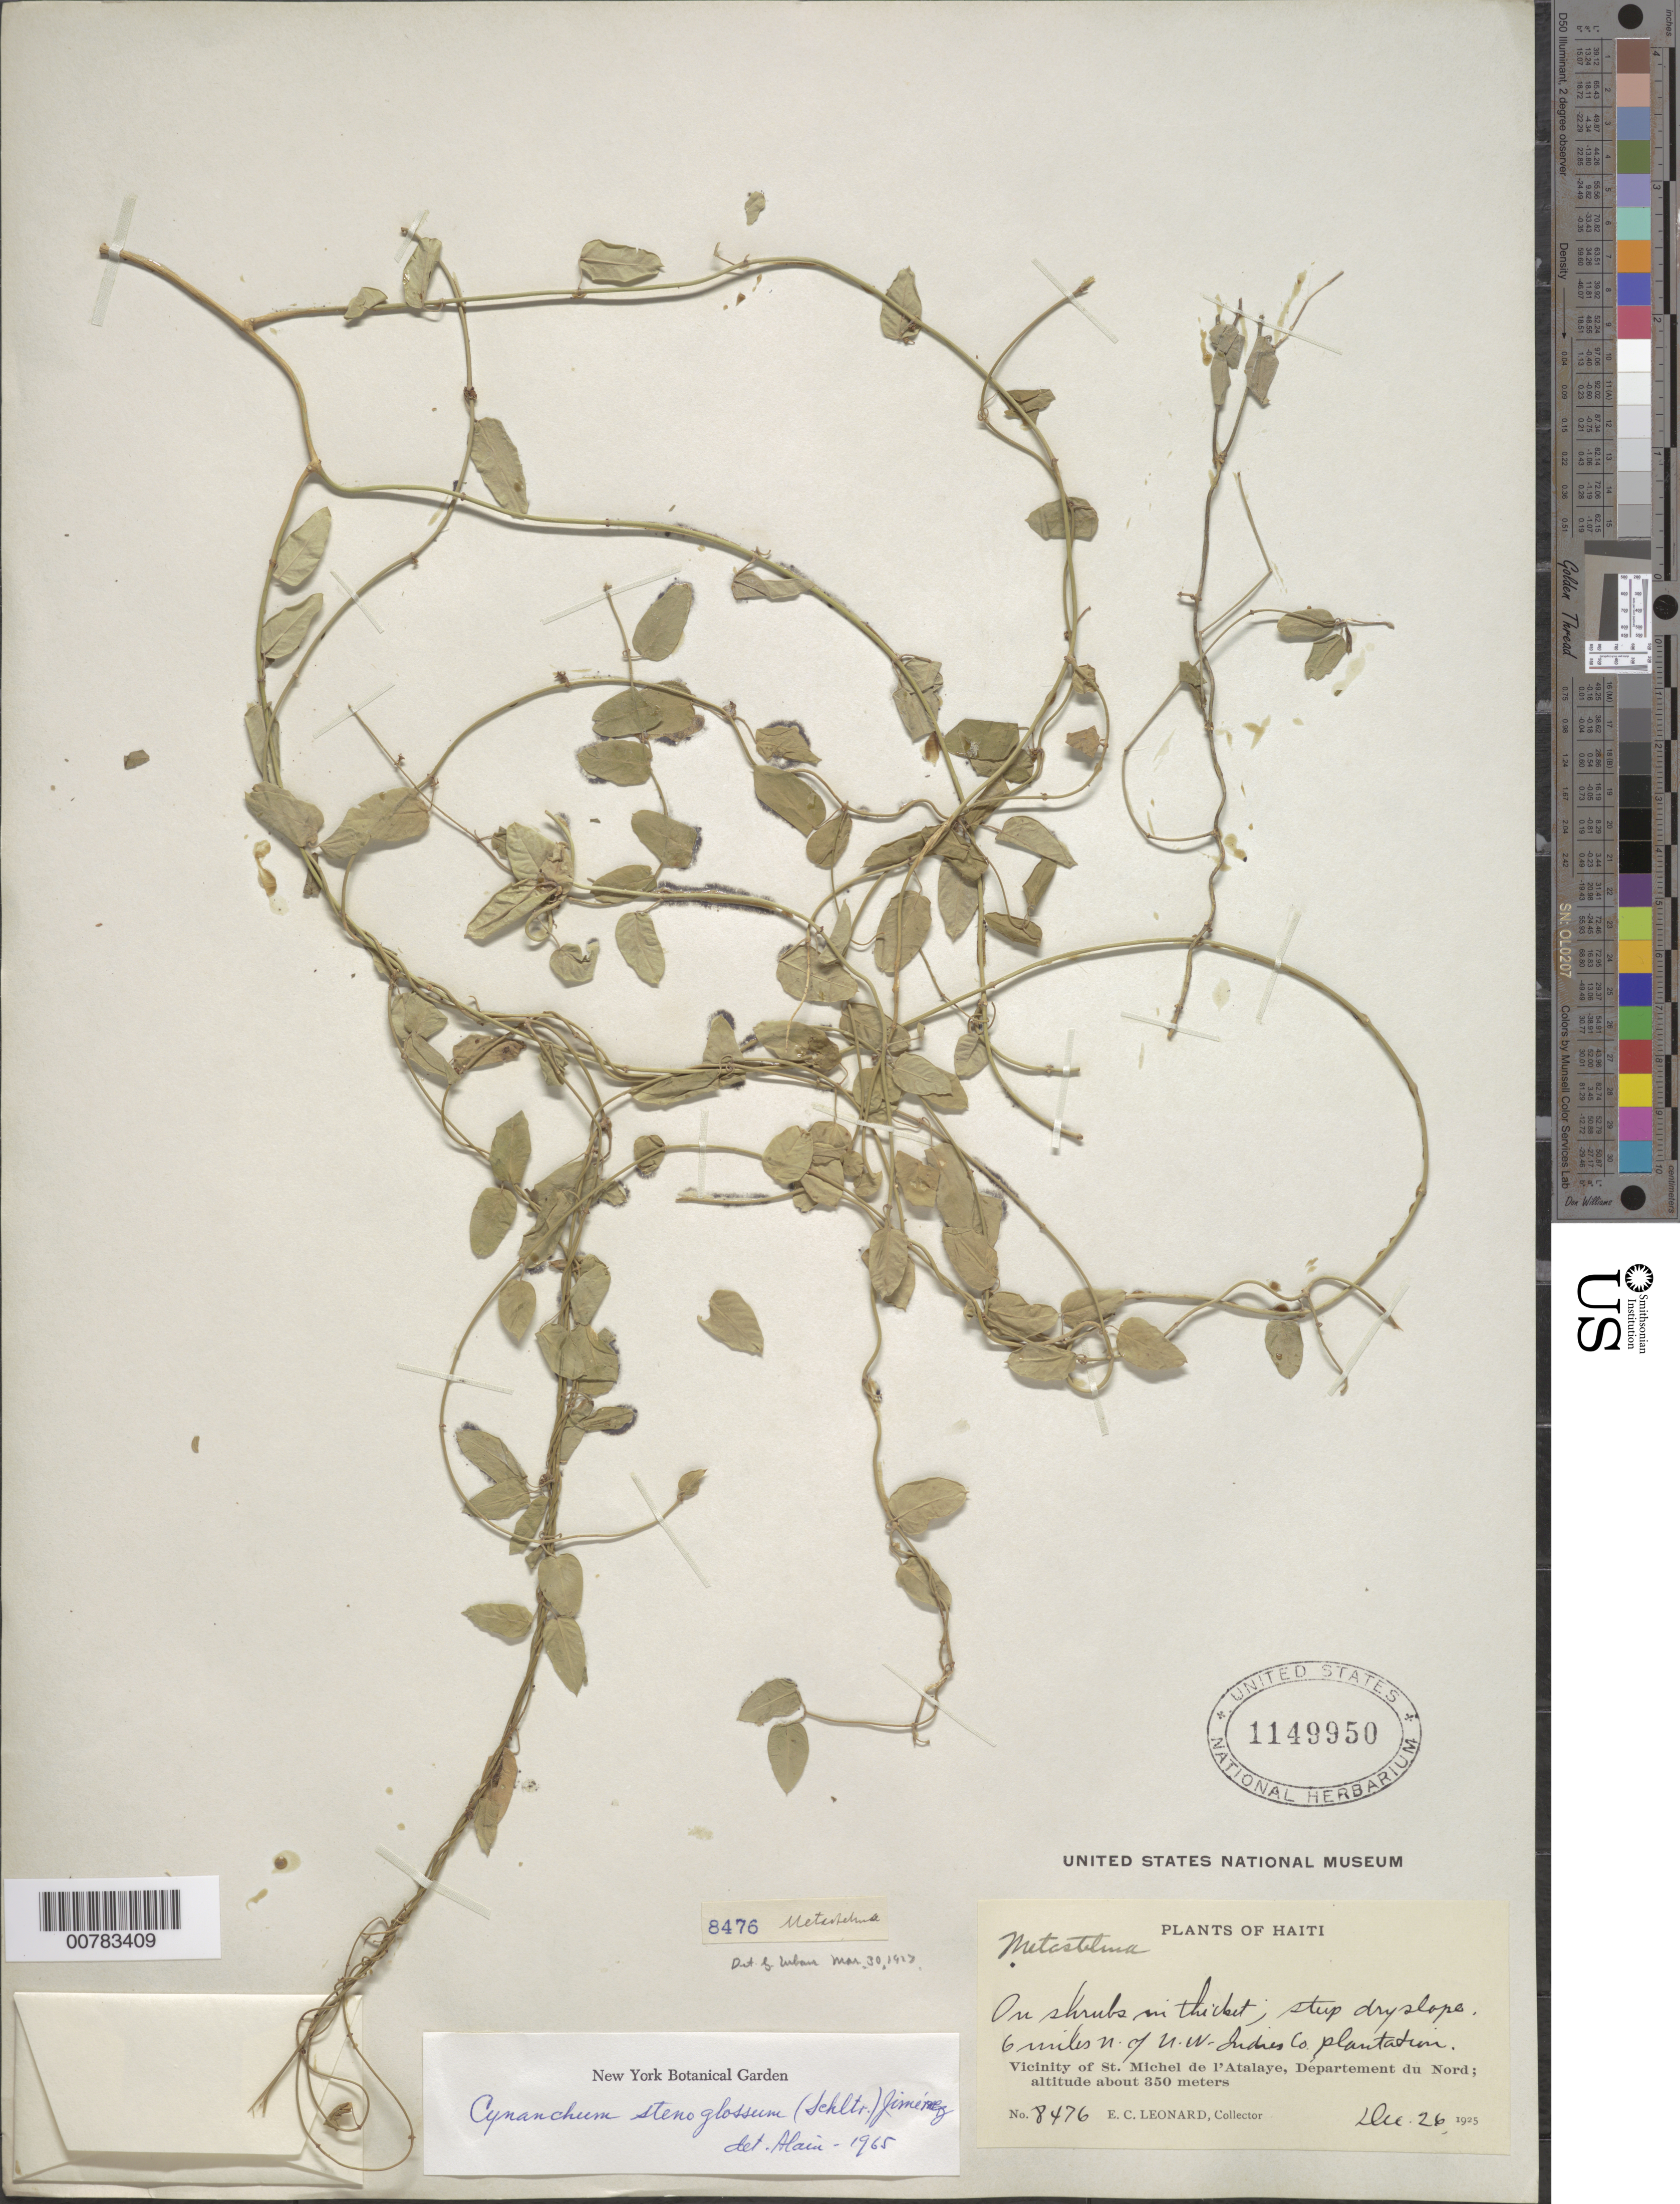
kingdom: Plantae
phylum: Tracheophyta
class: Magnoliopsida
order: Gentianales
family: Apocynaceae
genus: Metastelma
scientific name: Metastelma stenoglossum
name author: Schltr.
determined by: Liogier, Alain H.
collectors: E. C. Leonard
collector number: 8476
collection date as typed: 26 Dec 1925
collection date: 1925-12-26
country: Haiti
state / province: Nord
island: Hispaniola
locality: Vicinity of St. Michel de l'Atalaye, 6 miles n of U.W. Indies Co. plantation.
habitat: Steep dry slope.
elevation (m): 350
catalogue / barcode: US 1149950